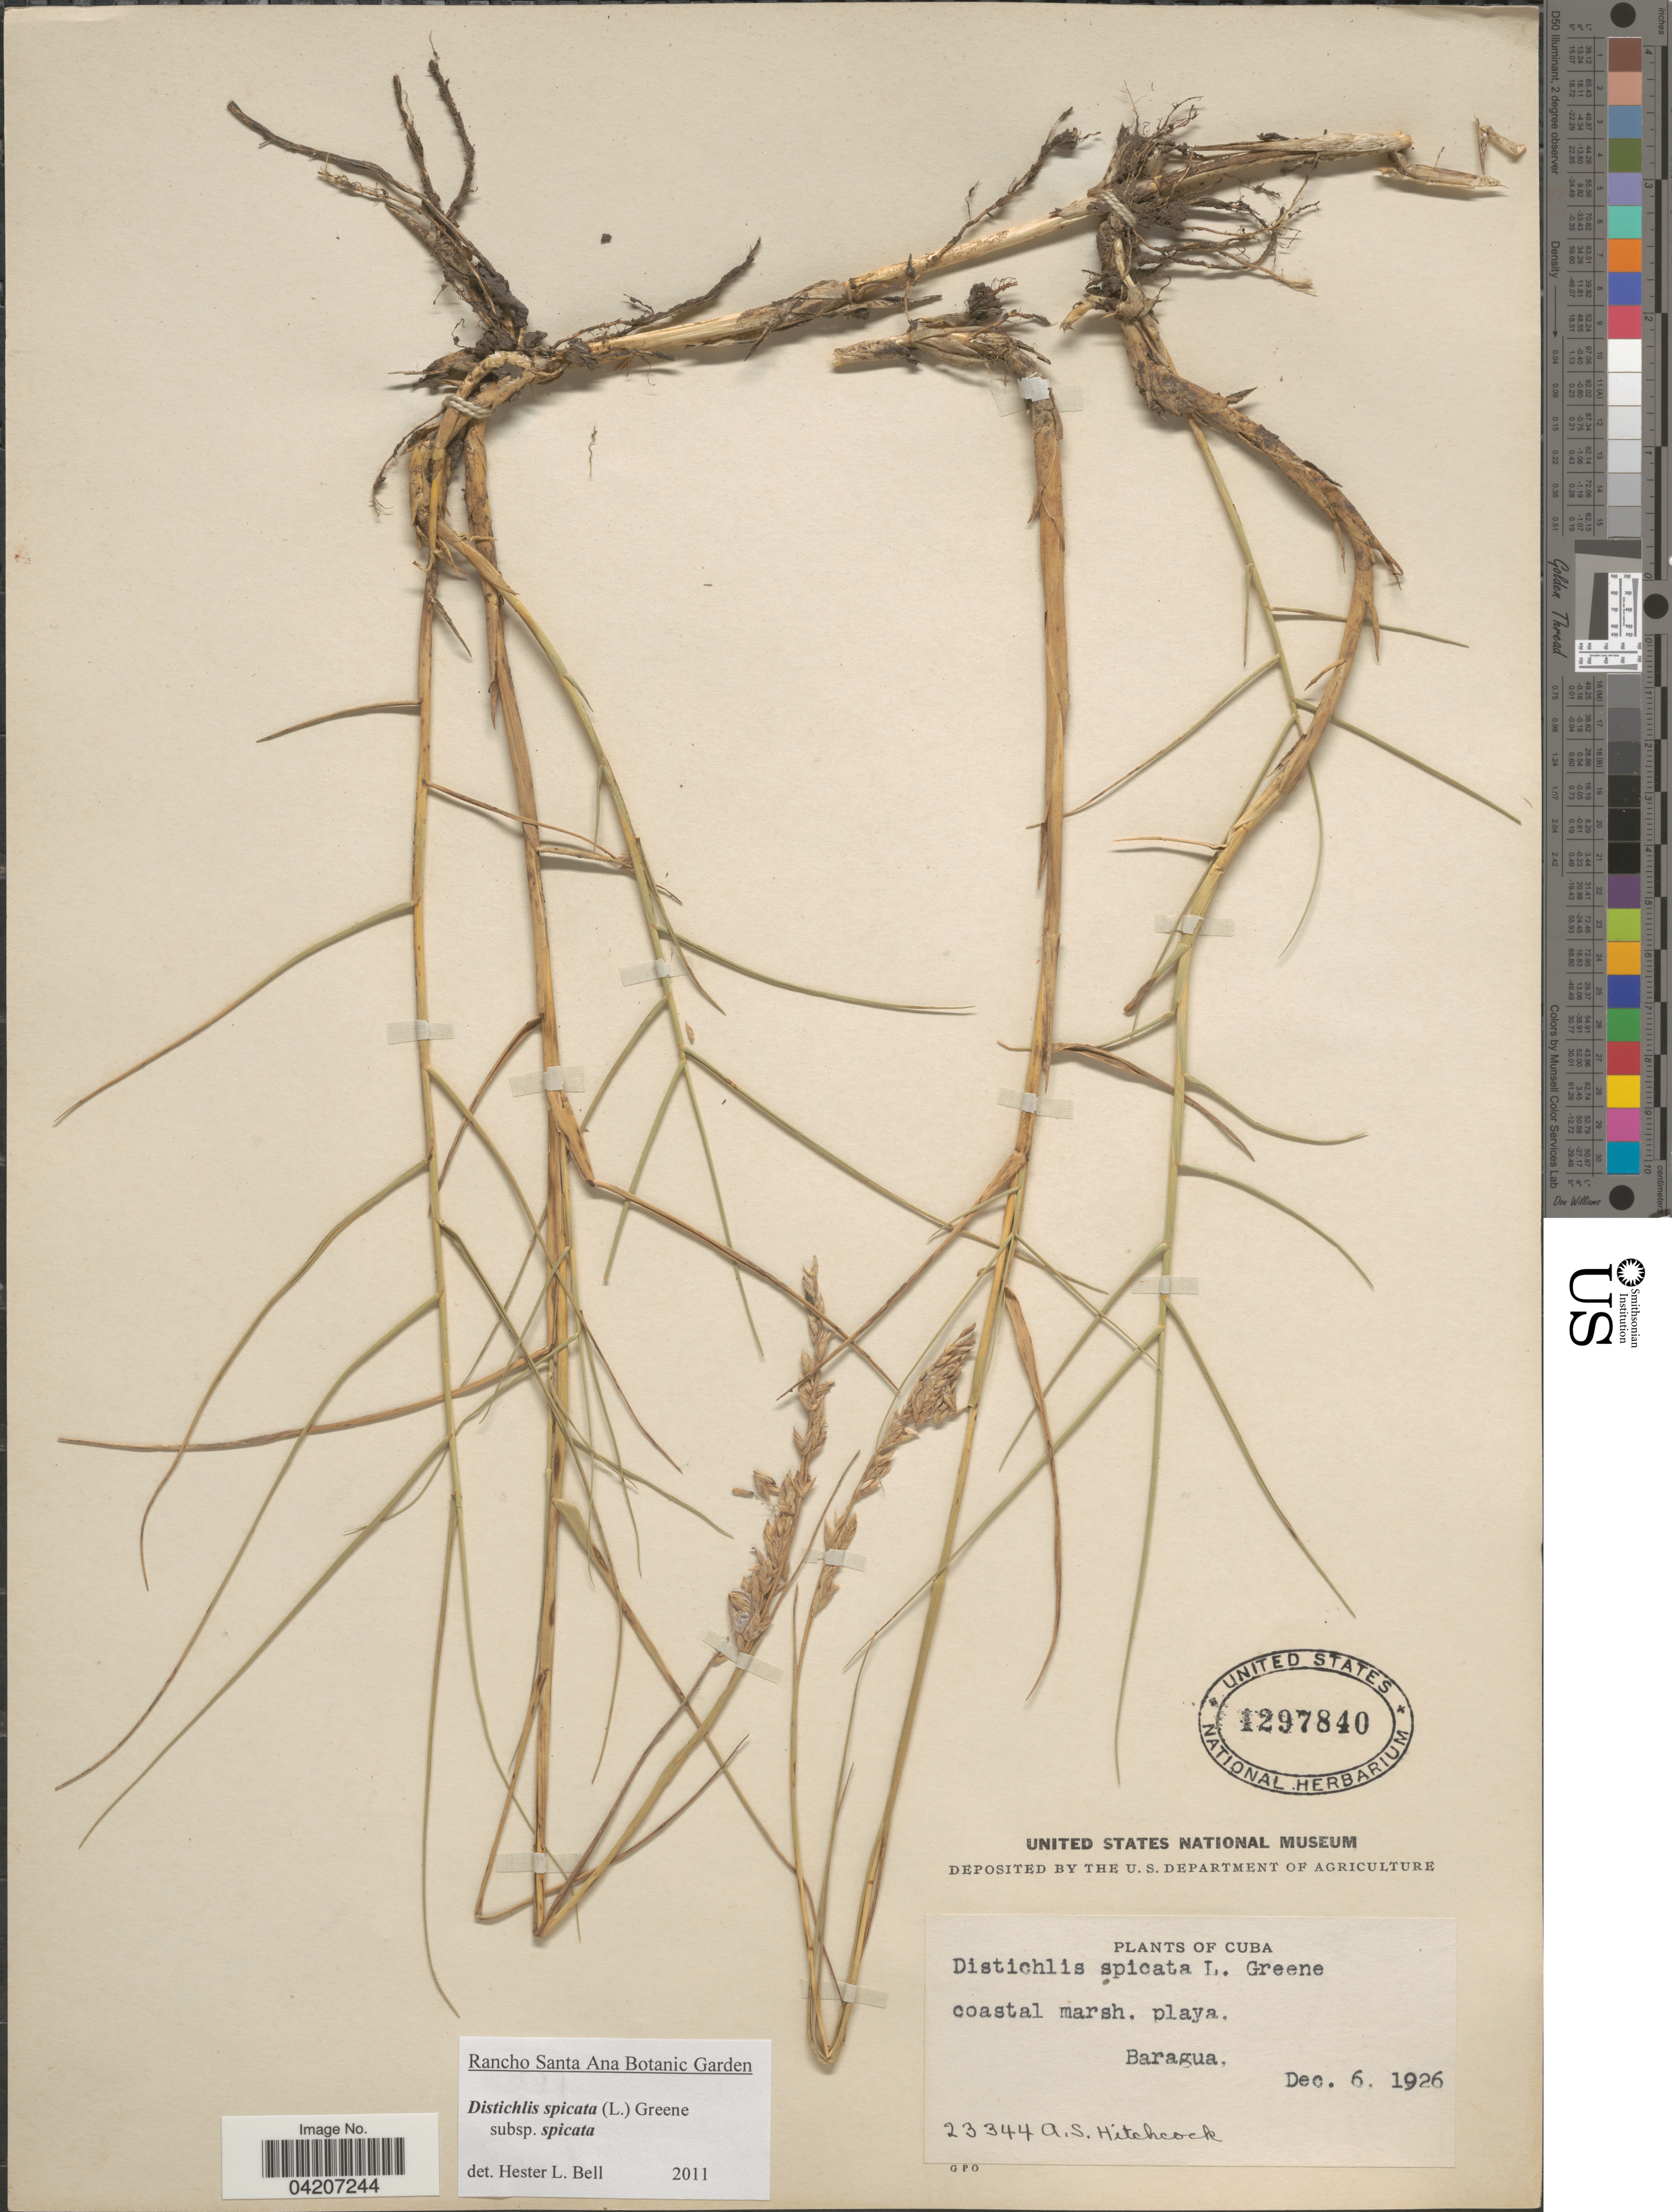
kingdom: Plantae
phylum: Tracheophyta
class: Liliopsida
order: Poales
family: Poaceae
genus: Distichlis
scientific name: Distichlis spicata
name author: (L.) Greene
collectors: A. S. Hitchcock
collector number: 23344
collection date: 1926-12-06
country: Cuba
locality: Baragua.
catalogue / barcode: US 1297840